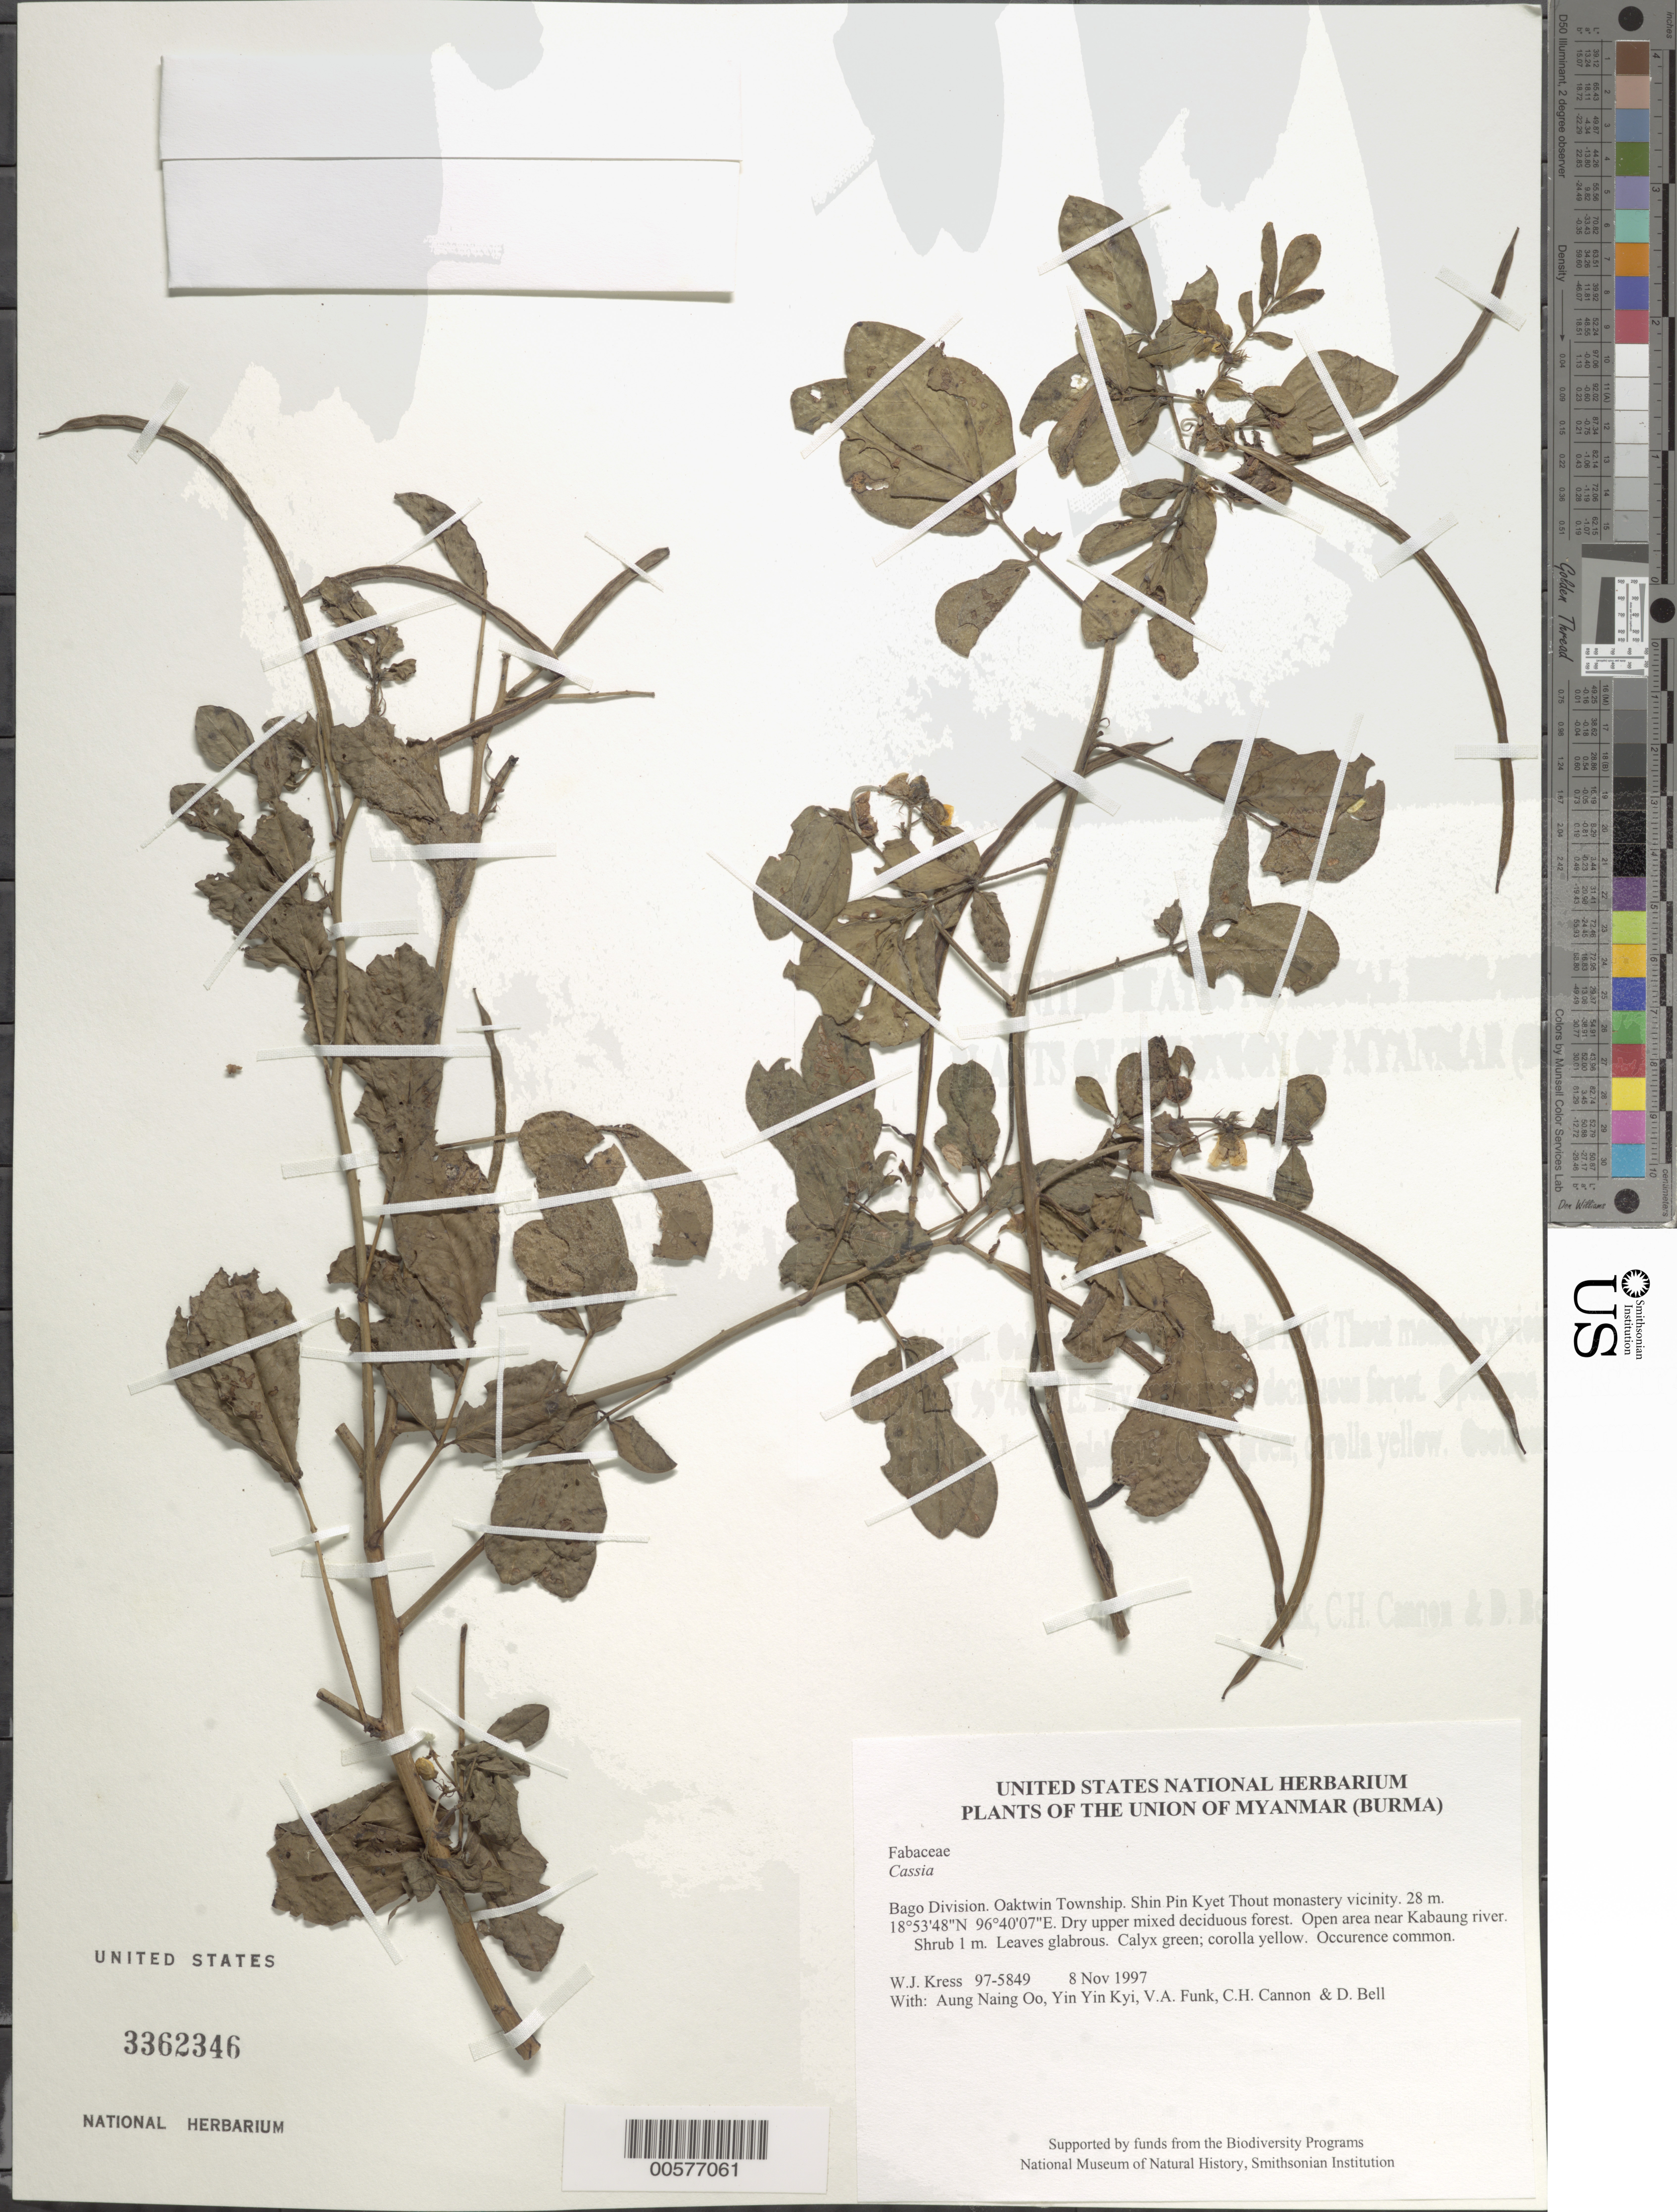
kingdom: Plantae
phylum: Tracheophyta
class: Magnoliopsida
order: Fabales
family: Fabaceae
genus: Senna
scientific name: Senna sp.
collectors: W. J. Kress, Aung Naing Oo, Yin Yin Kyi, V. Funk, C. H. Cannon & D. A. Bell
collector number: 97-5849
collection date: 1997-11-08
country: Myanmar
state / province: Bago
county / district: Oaktwin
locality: Shin Pin Kyet Thout monastery vicinity.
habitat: Dry upper mixed deciduous forest. Open area near Kabaung river.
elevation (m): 28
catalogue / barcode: US 3362346